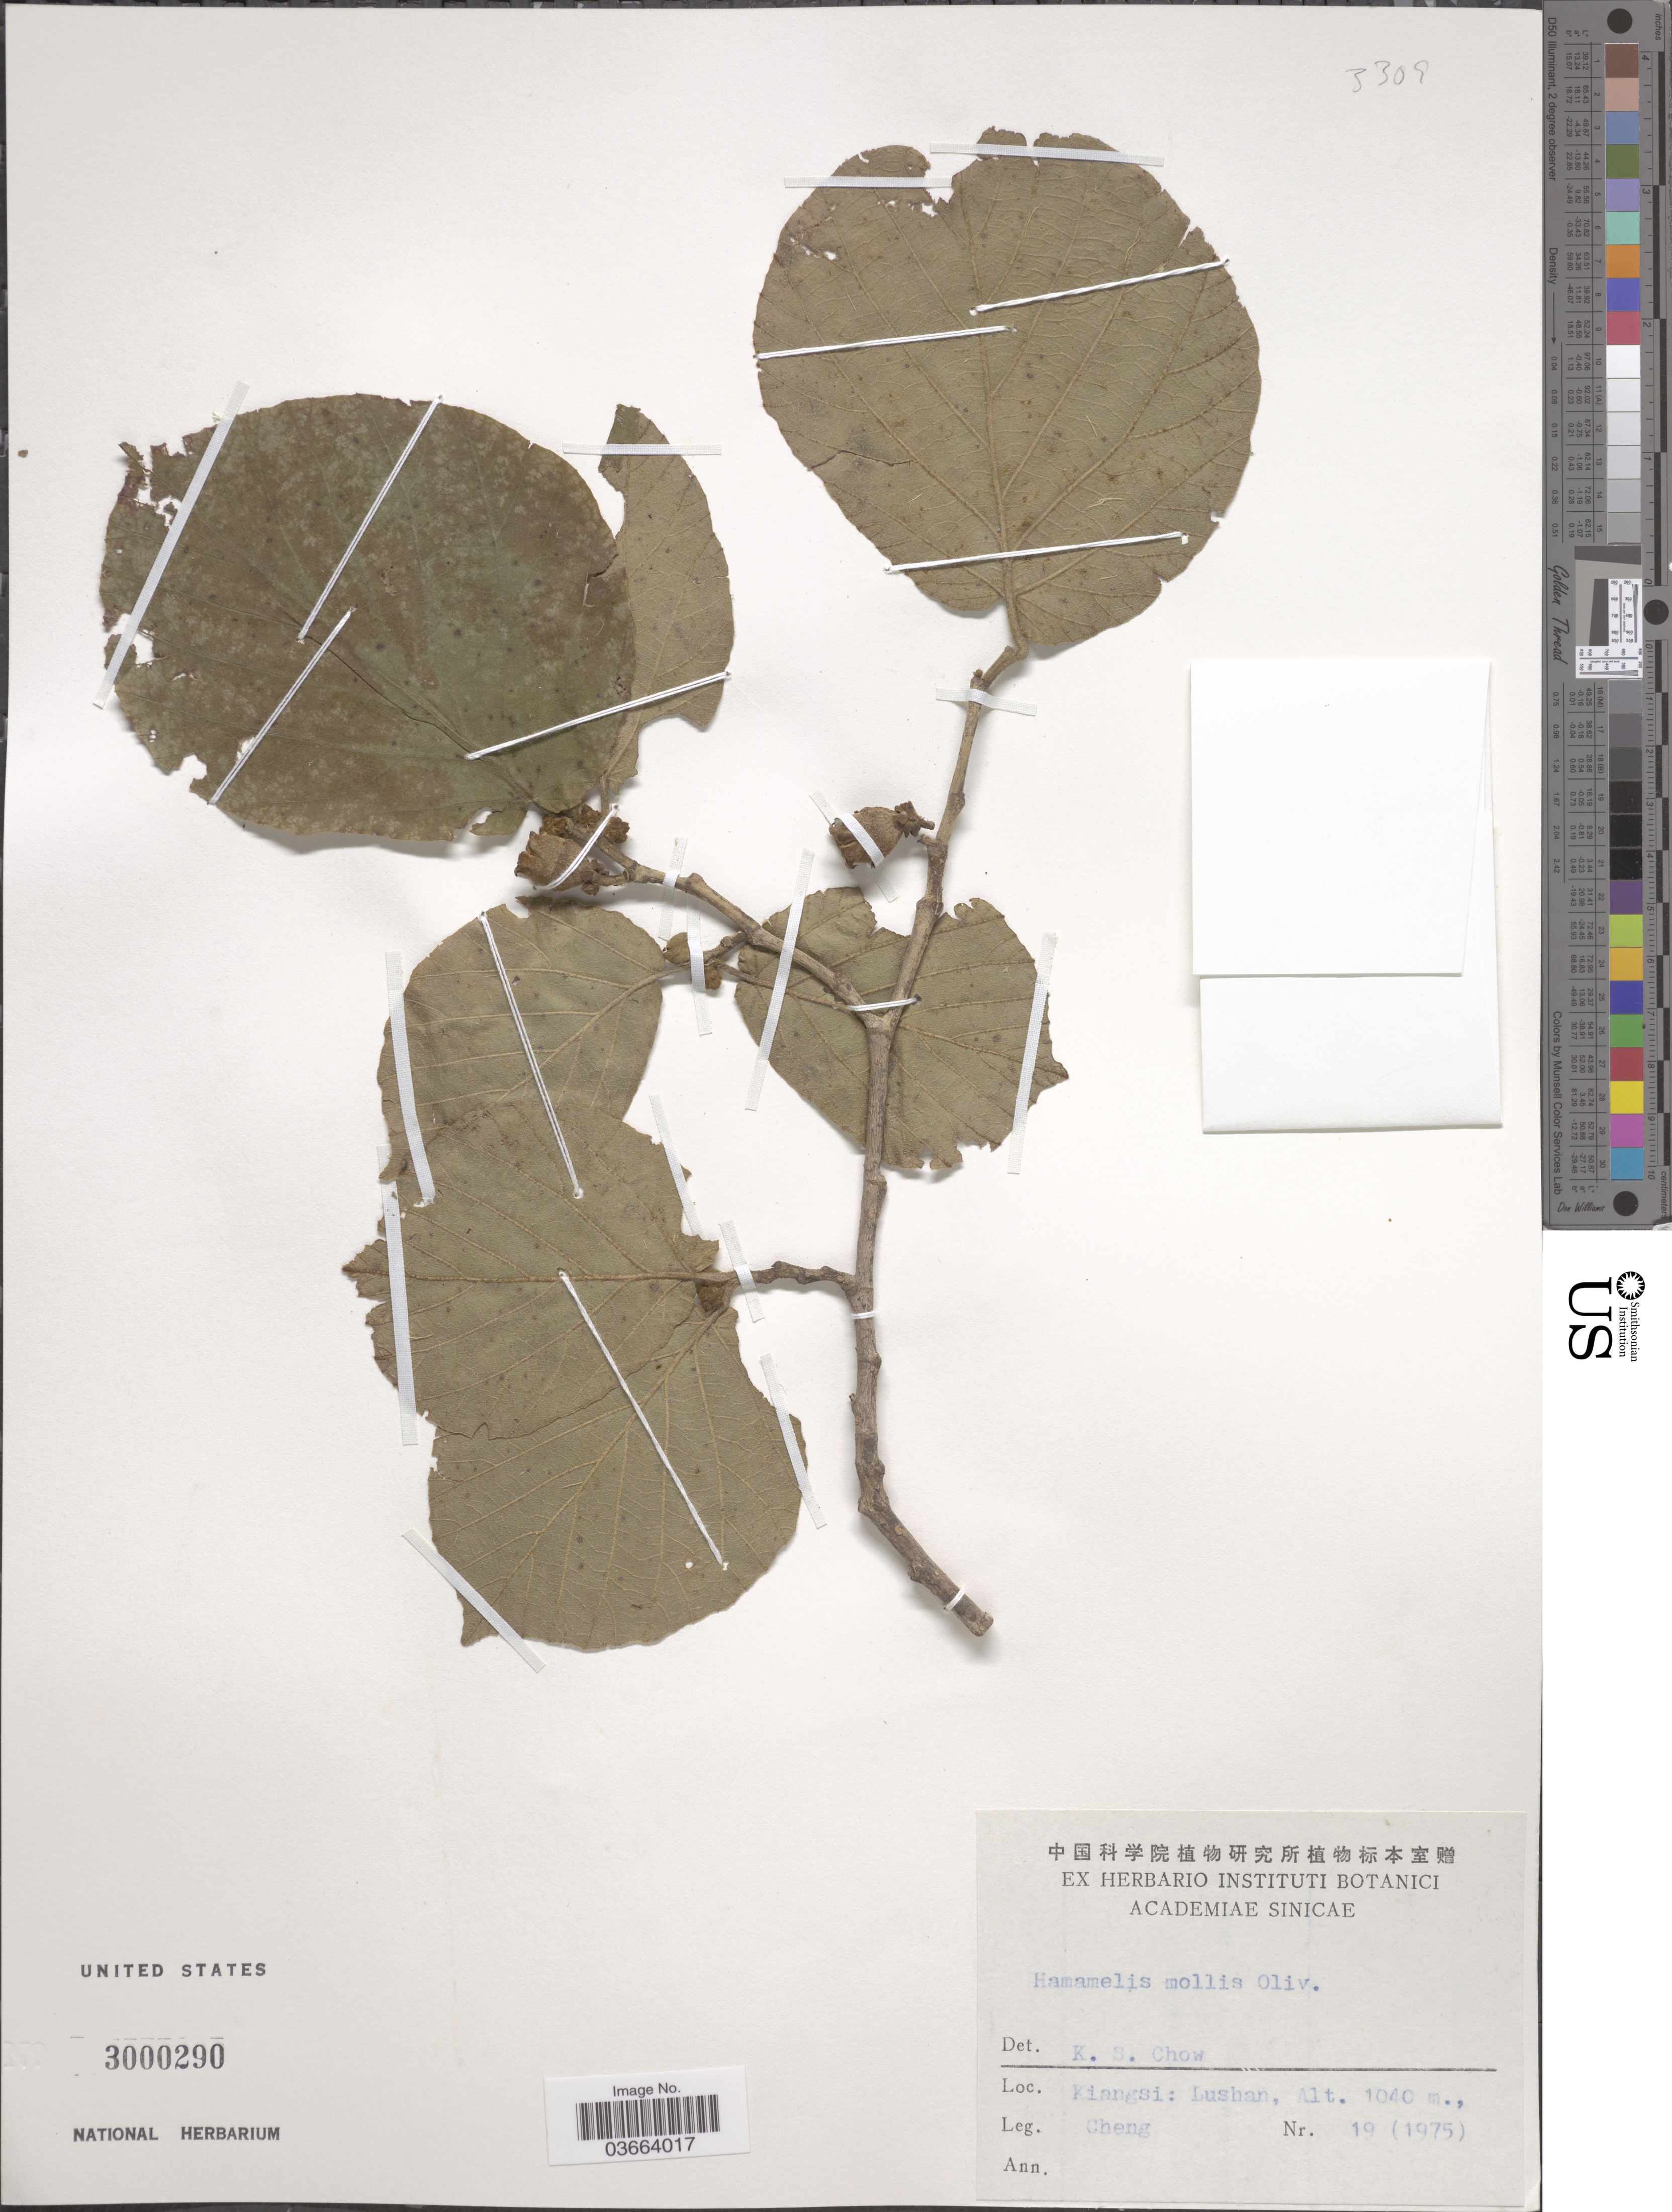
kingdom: Plantae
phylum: Tracheophyta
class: Magnoliopsida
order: Saxifragales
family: Hamamelidaceae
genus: Hamamelis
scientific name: Hamamelis mollis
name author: Oliv.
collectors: -. Cheng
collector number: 19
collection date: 1975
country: China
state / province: Jiangxi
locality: Kiangsi: Lushan.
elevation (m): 1040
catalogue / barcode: US 3000290